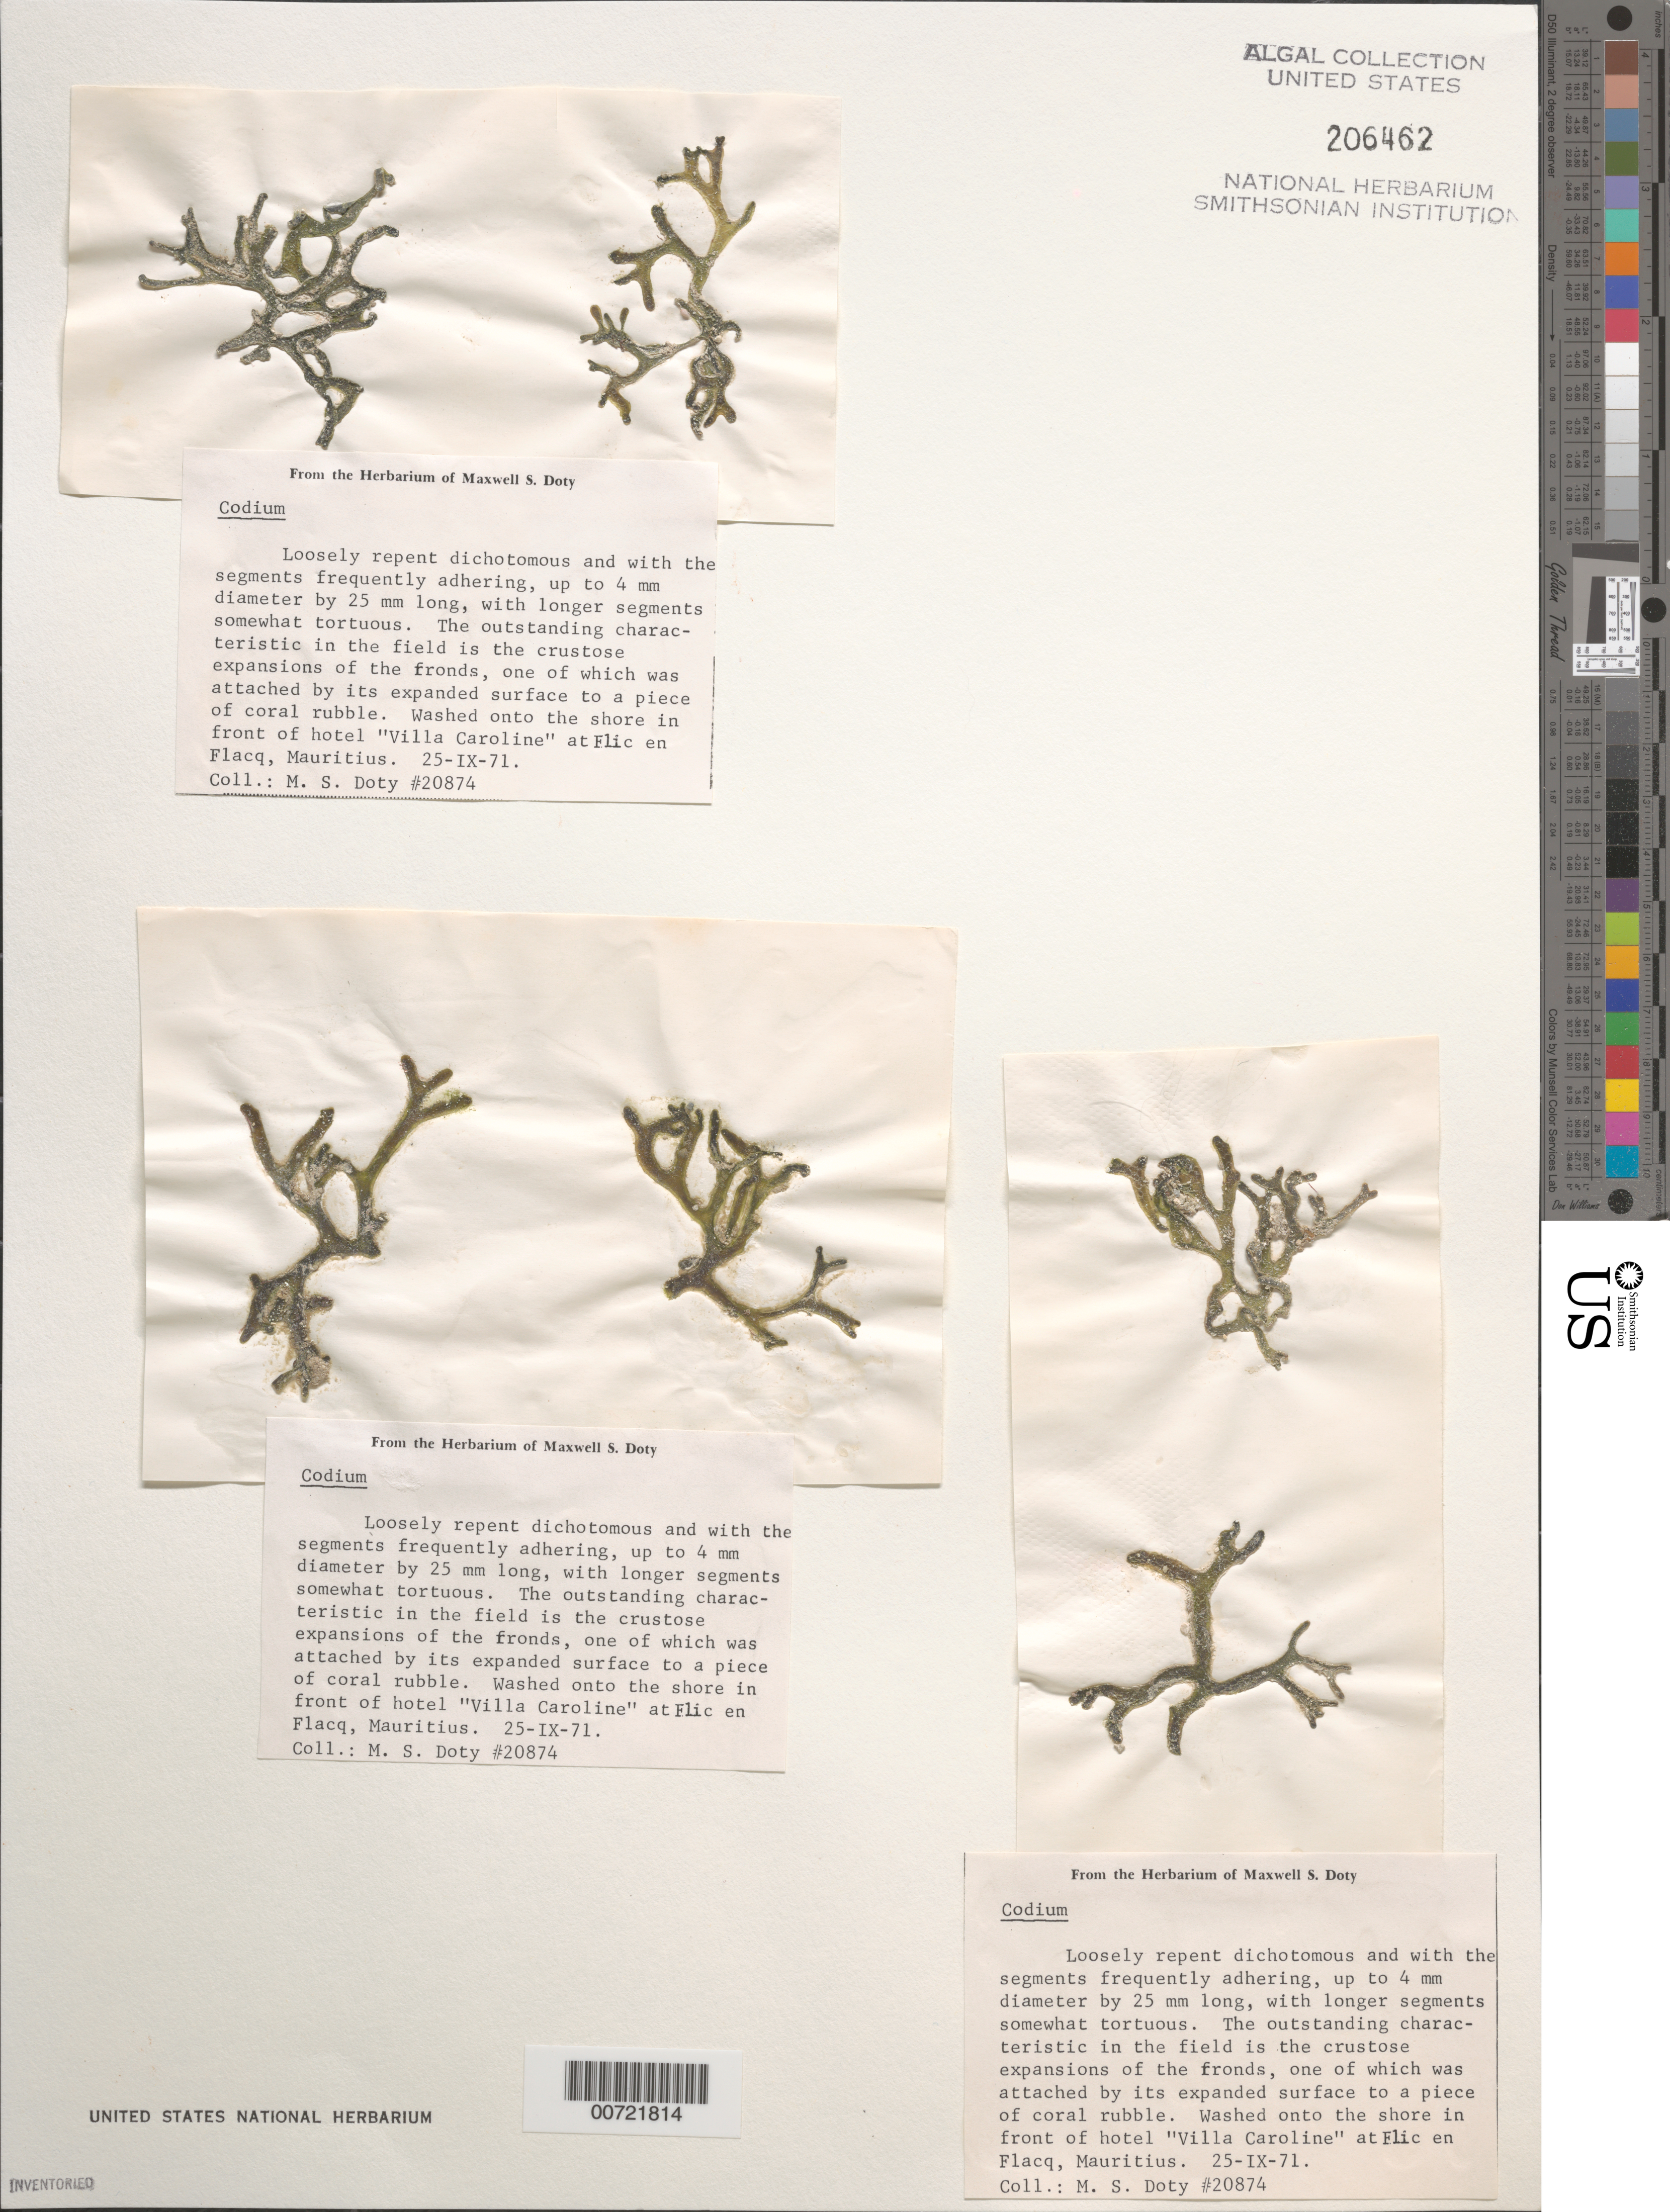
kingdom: Plantae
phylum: Chlorophyta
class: Ulvophyceae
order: Bryopsidales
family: Codiaceae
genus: Codium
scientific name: Codium sp.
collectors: M. S. Doty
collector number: MSD 20874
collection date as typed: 25 Sep 1971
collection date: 1971-09-25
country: Mauritius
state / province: Black River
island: Mauritius Island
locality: Hotel Villa Caroline shore, Flic-en-Flacq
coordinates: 20 16' S. Lat., 57 22' E. Long.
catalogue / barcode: US 206462